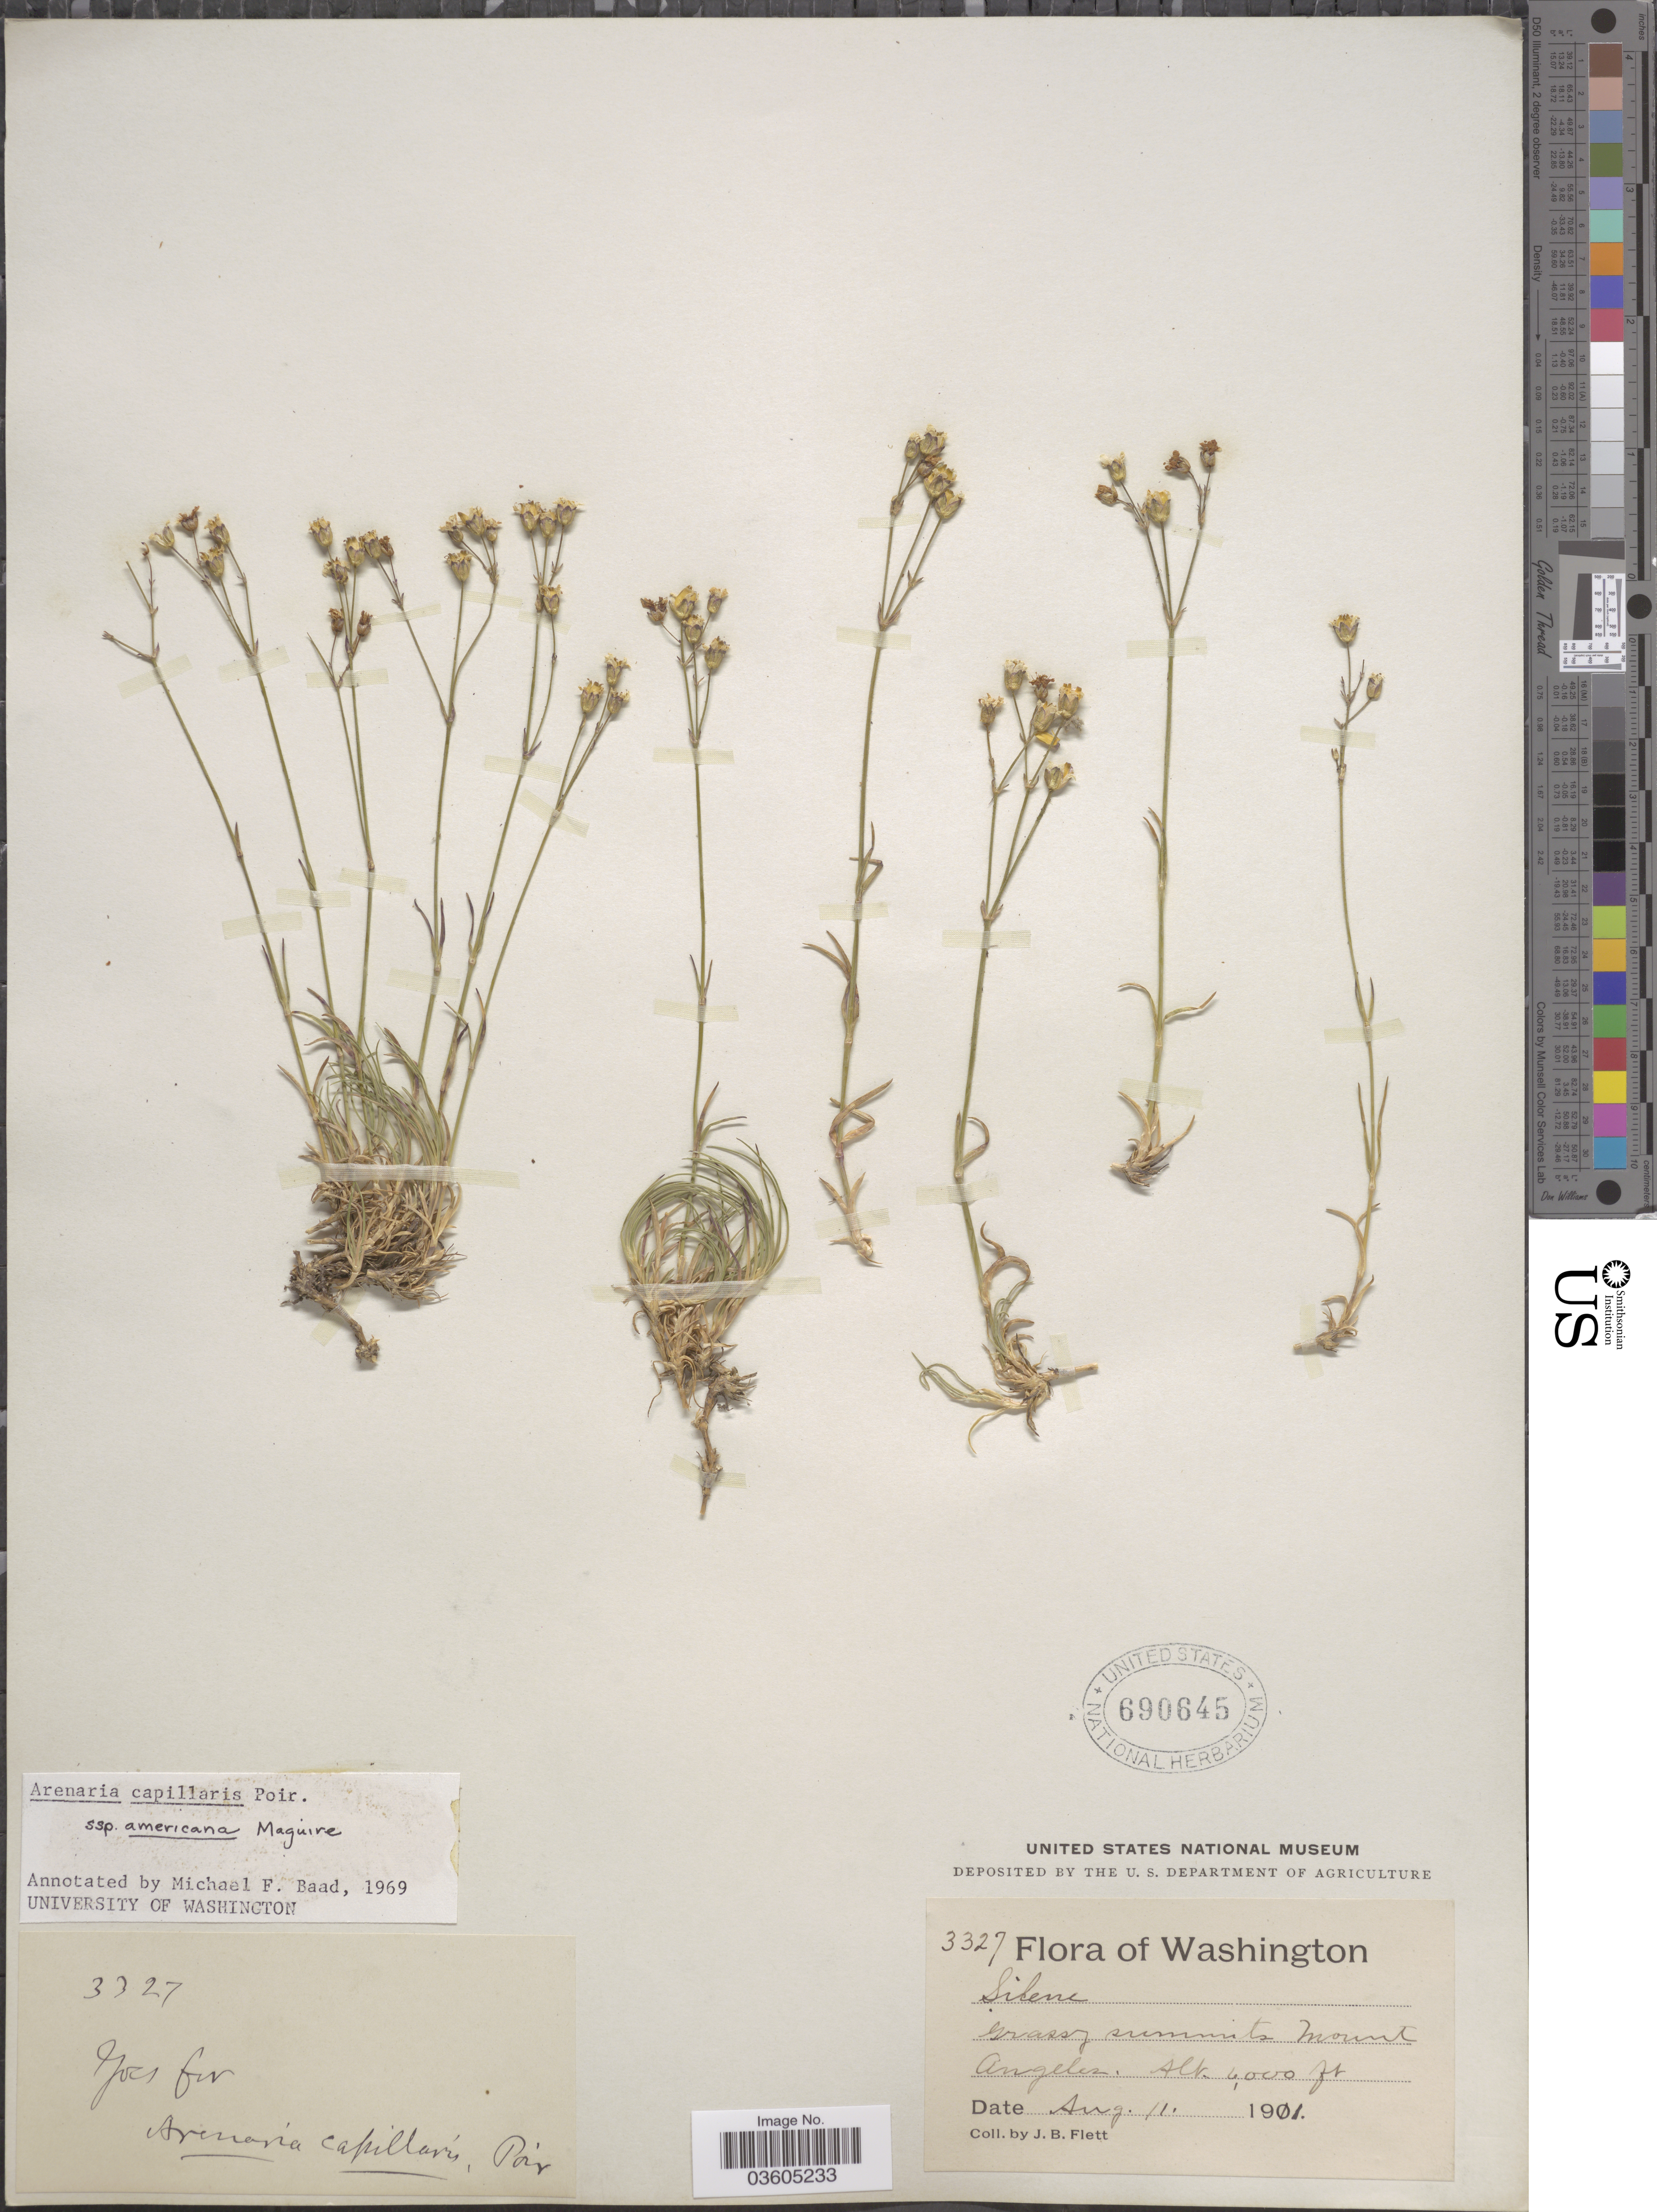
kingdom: Plantae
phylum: Tracheophyta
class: Magnoliopsida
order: Caryophyllales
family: Caryophyllaceae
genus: Eremogone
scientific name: Eremogone capillaris var. americana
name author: (Maguire) R.L. Hartm. & Rabeler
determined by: U.S. National Herbarium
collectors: J. Flett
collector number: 3327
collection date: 1901-08-11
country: United States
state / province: Washington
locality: Grassy summits Mount Angeles.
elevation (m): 1829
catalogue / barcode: US 690645